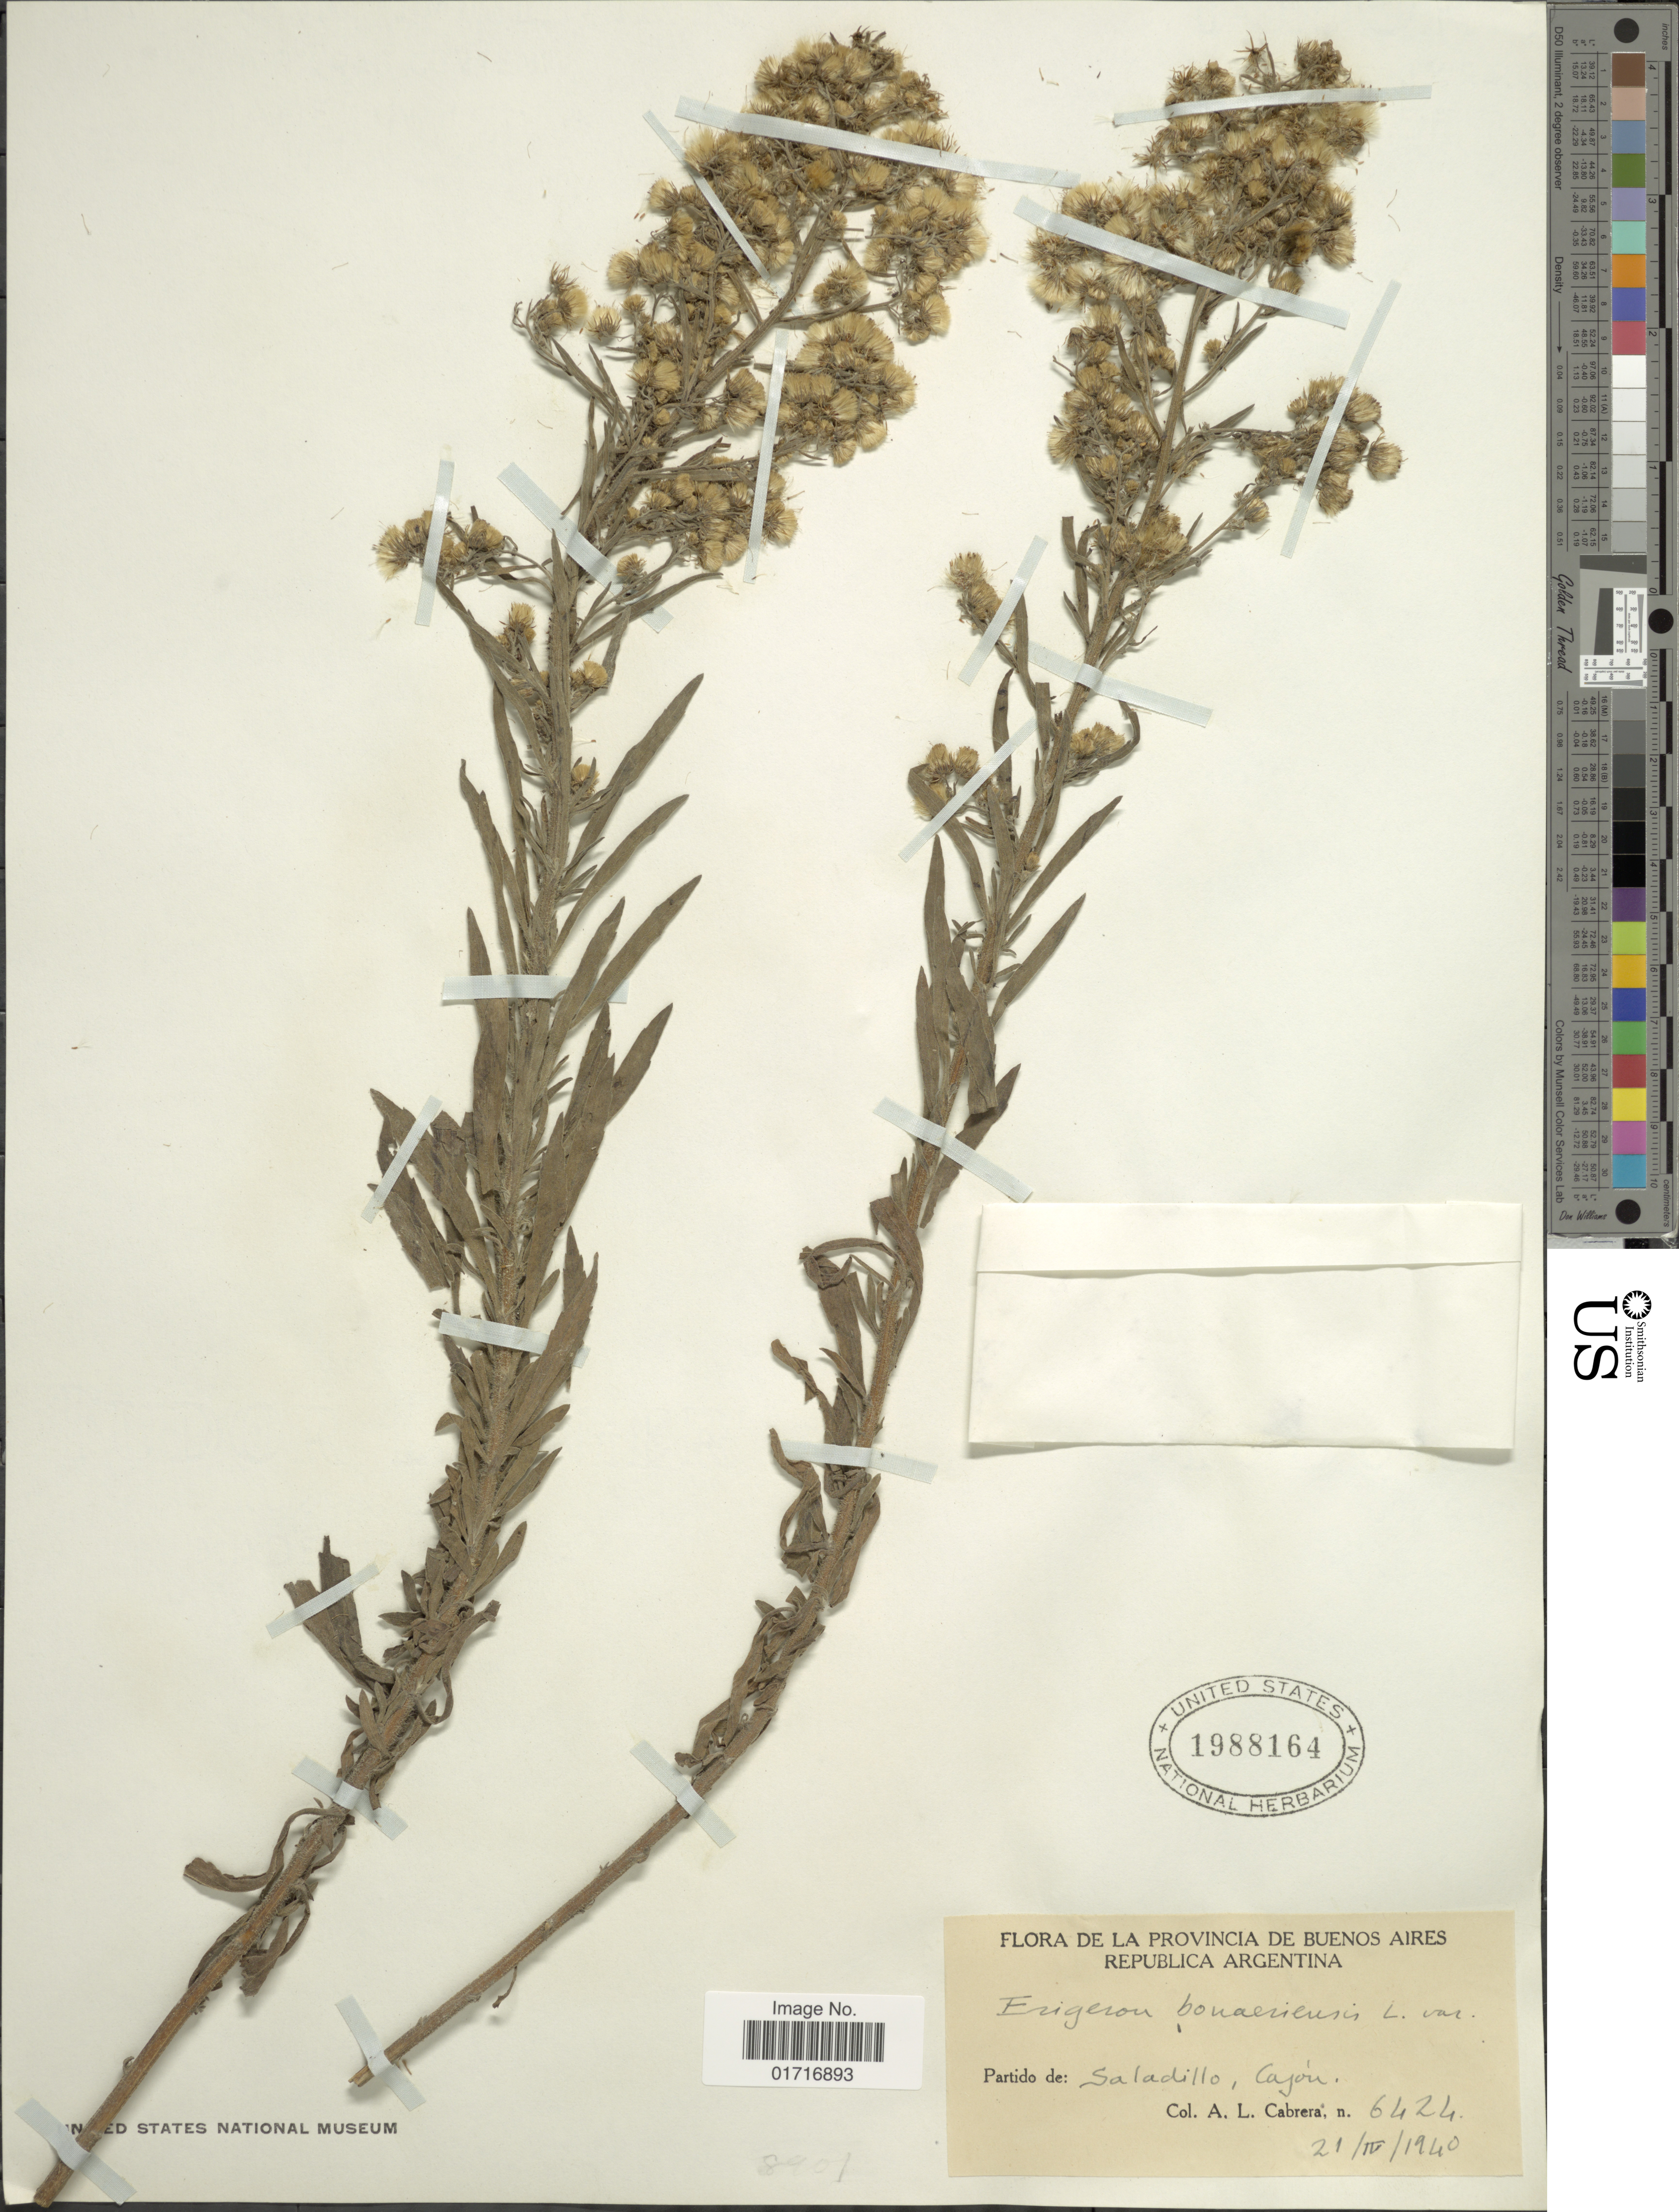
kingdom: Plantae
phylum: Tracheophyta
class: Magnoliopsida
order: Asterales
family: Asteraceae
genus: Conyza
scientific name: Conyza bonariensis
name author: (L.) Cronq.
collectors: A. L. Cabrera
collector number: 6424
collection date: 1940-04-21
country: Argentina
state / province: Buenos Aires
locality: Provincia de Buenos Aires. Republica Argentina. Partido de: Saladillo, Cajou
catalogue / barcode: US 1988164